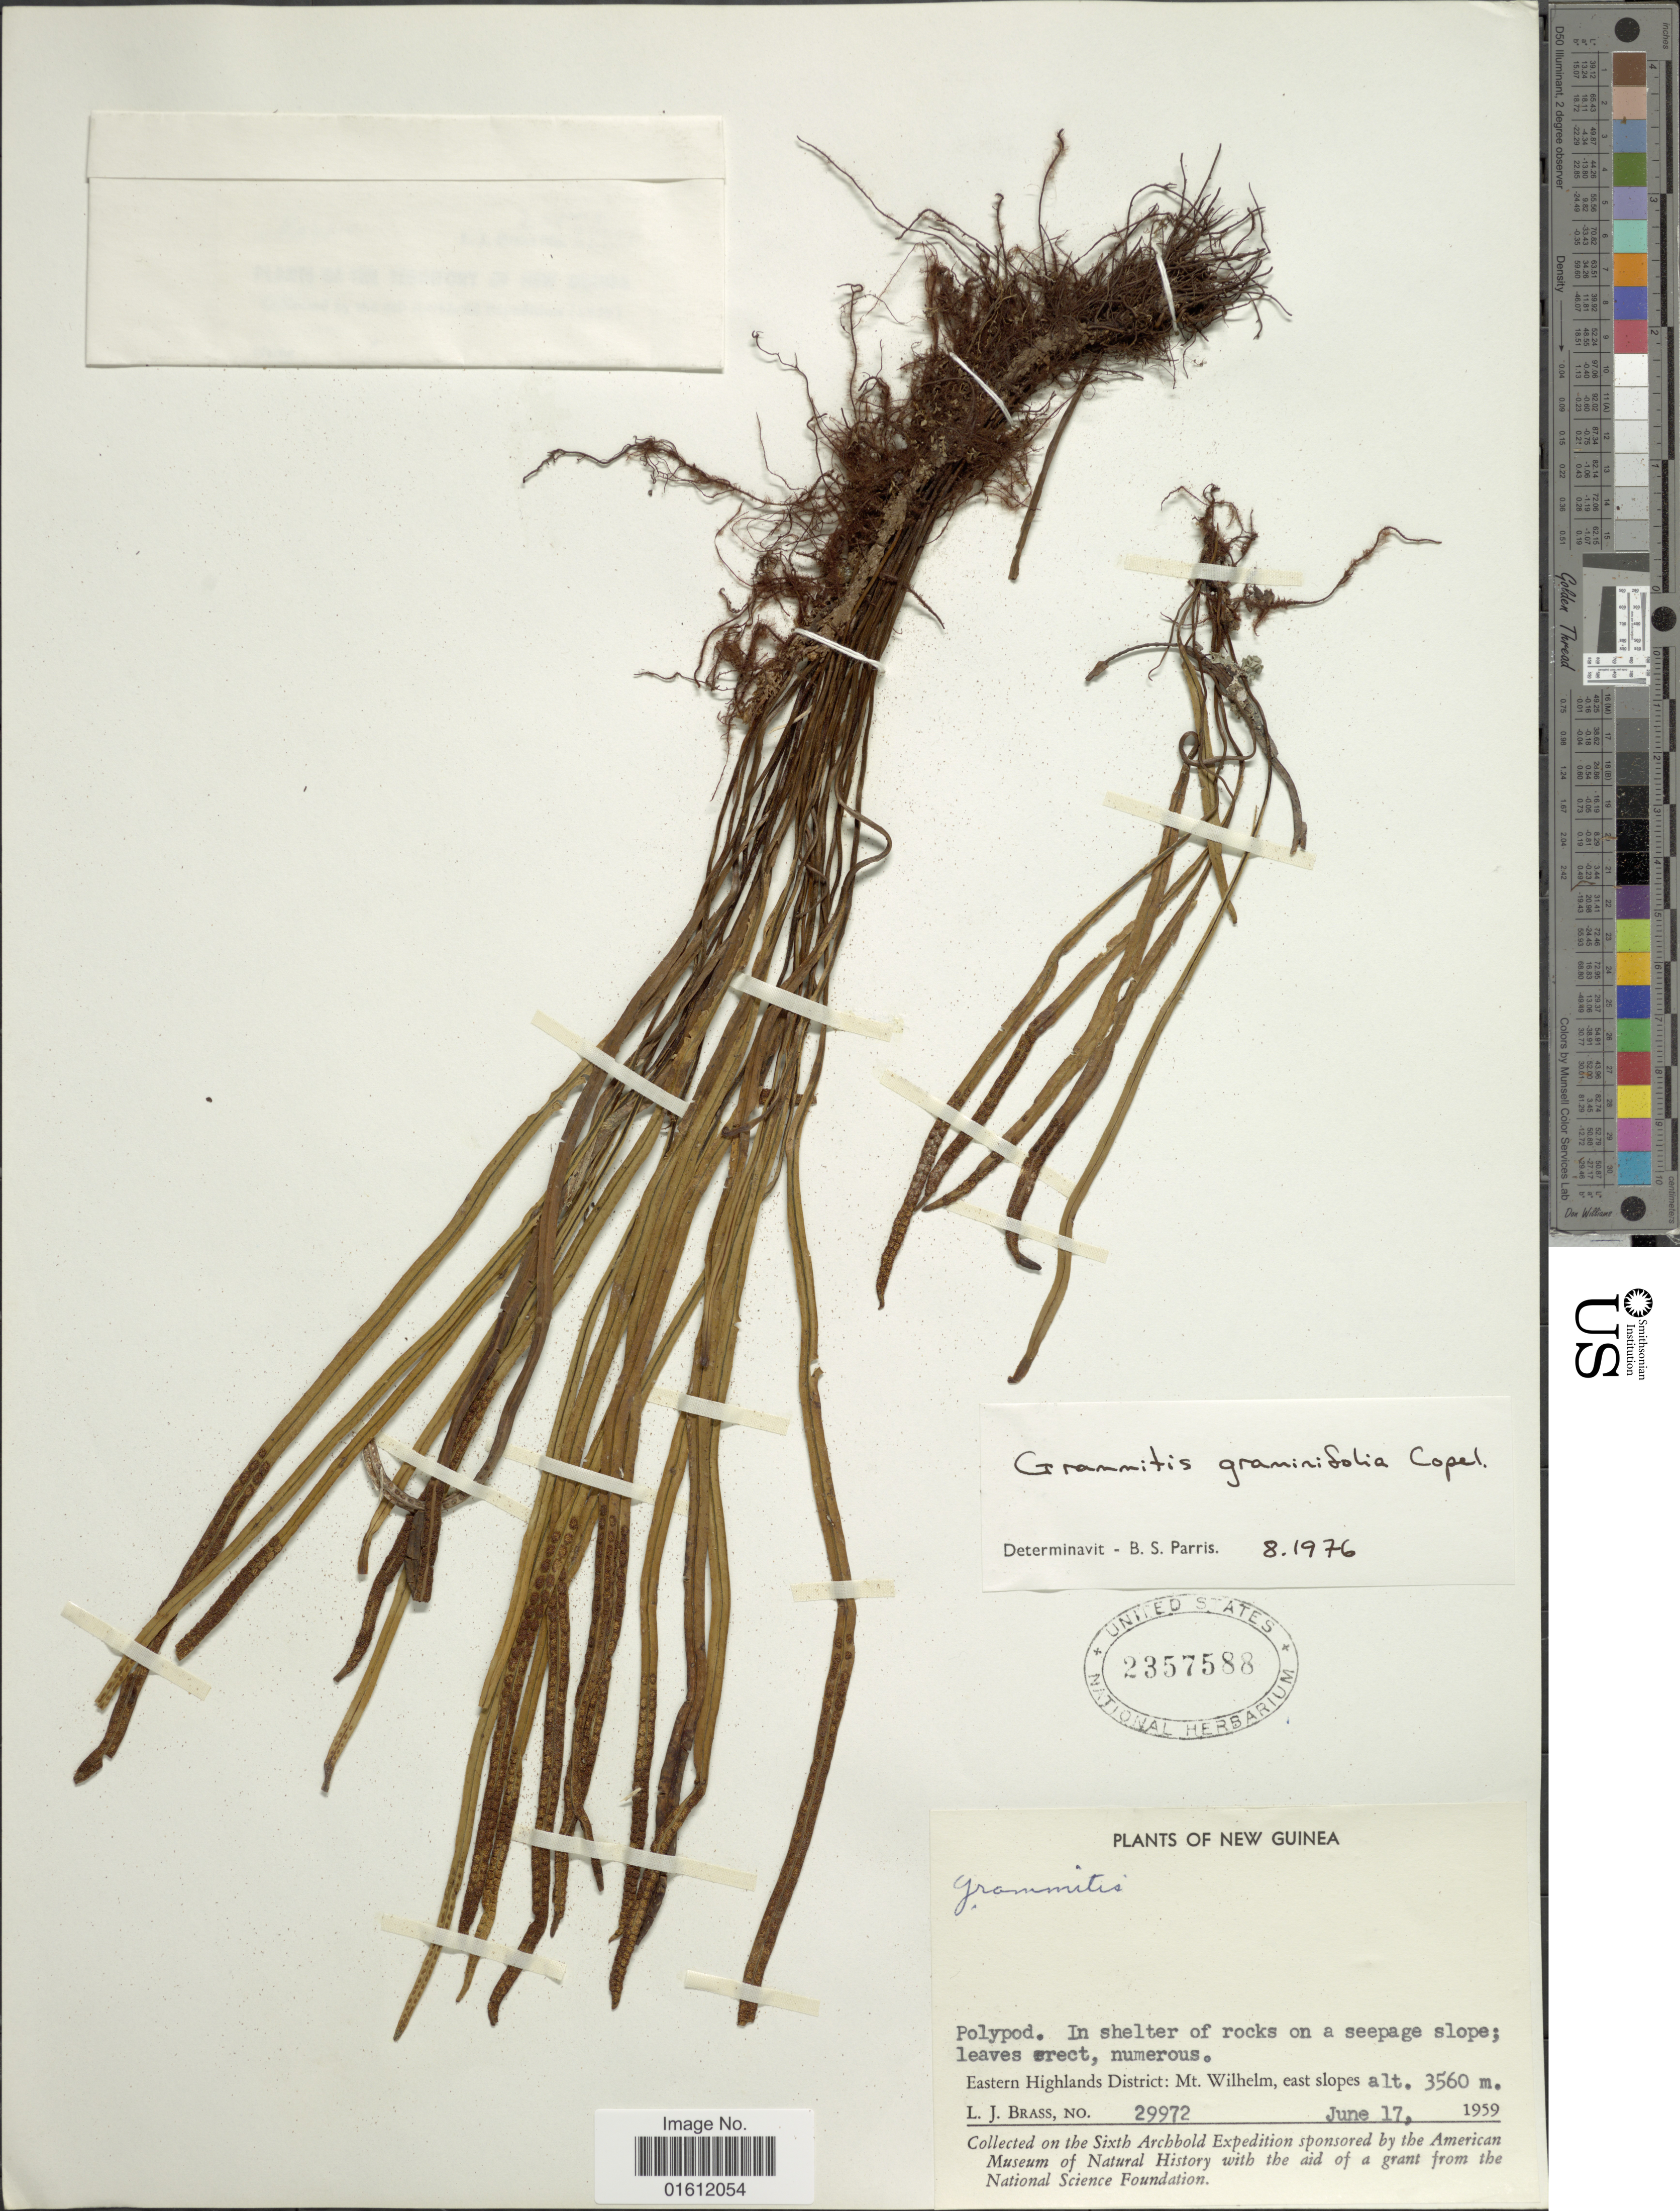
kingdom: Plantae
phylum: Tracheophyta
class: Polypodiopsida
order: Polypodiales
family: Polypodiaceae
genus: Oreogrammitis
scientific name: Oreogrammitis graminifolia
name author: (Copel.) Parris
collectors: L. J. Brass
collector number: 29972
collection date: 1959-06-17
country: Papua New Guinea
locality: New Guinea, Eastern Highlands Disrtrict: Mt Wilhelm, east slopes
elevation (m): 3560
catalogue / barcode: US 2357588